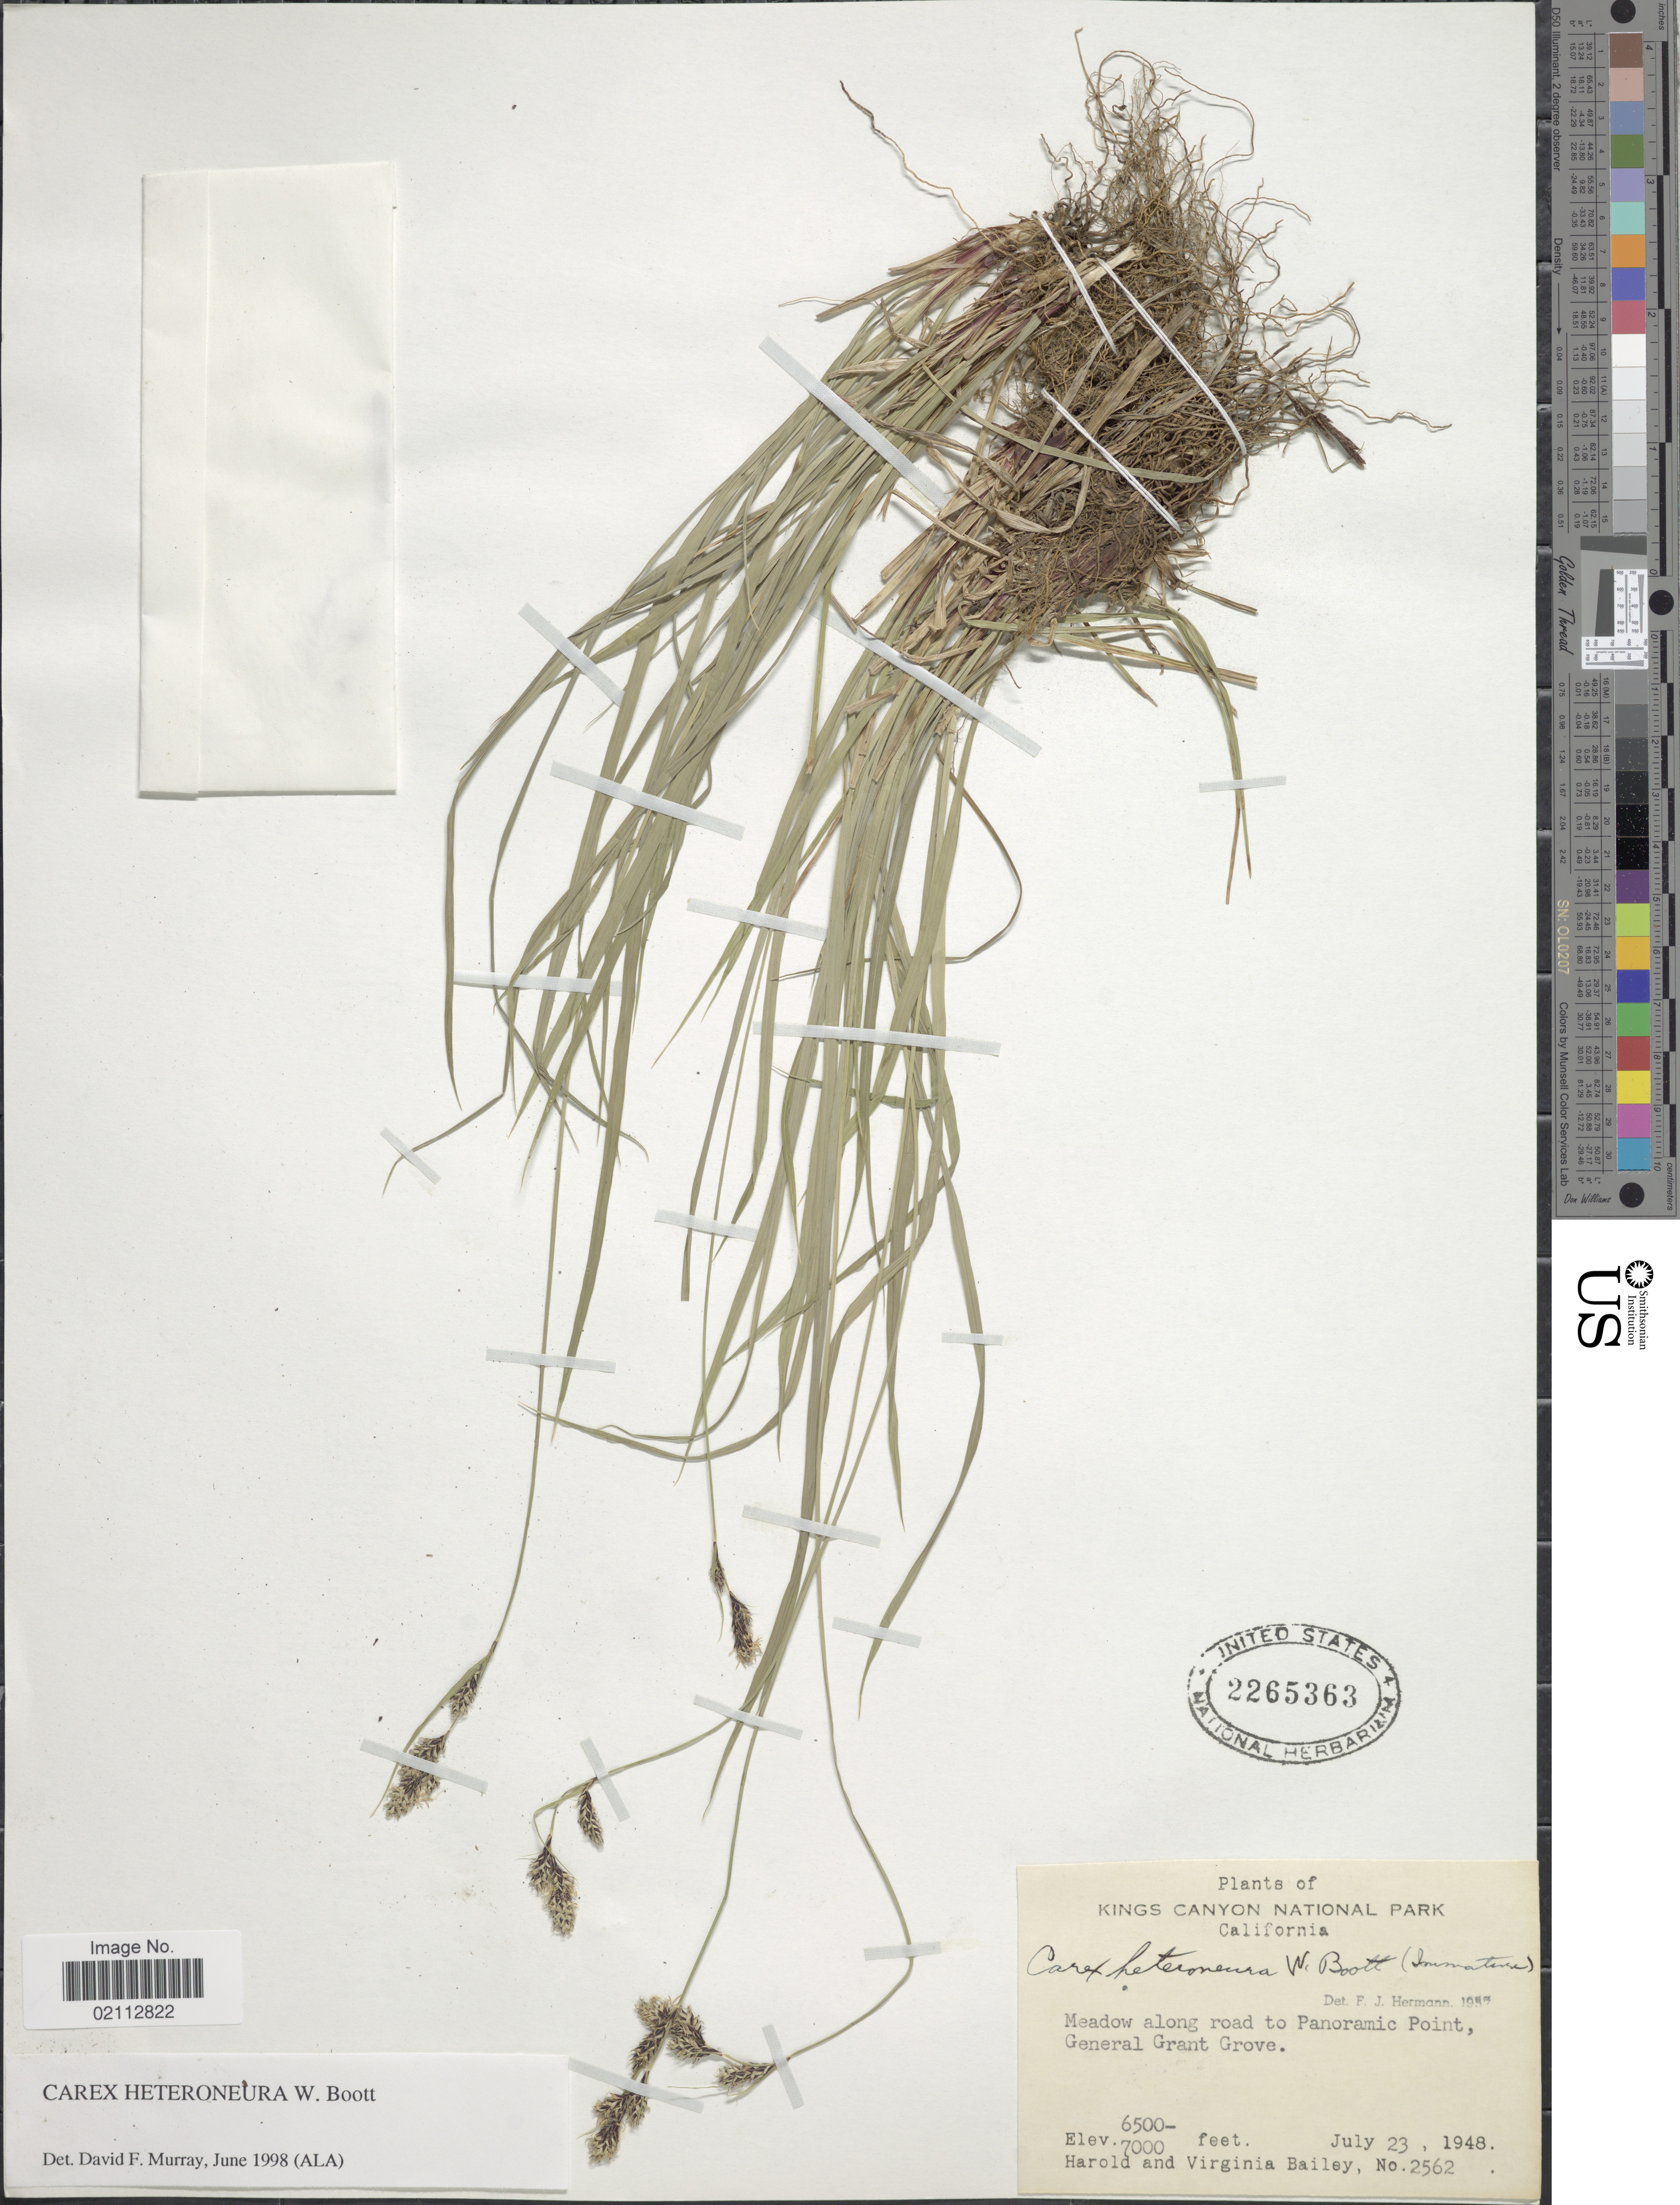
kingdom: Plantae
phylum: Tracheophyta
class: Liliopsida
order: Poales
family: Cyperaceae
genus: Carex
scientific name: Carex heteroneura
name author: S. Watson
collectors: H. Bailey & V. L. Bailey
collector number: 2562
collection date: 1948-07-23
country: United States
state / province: California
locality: Kings Canyon National Park. Meadow along road to Panoramic Point, General Grant Grove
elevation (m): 1981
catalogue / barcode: US 2265363